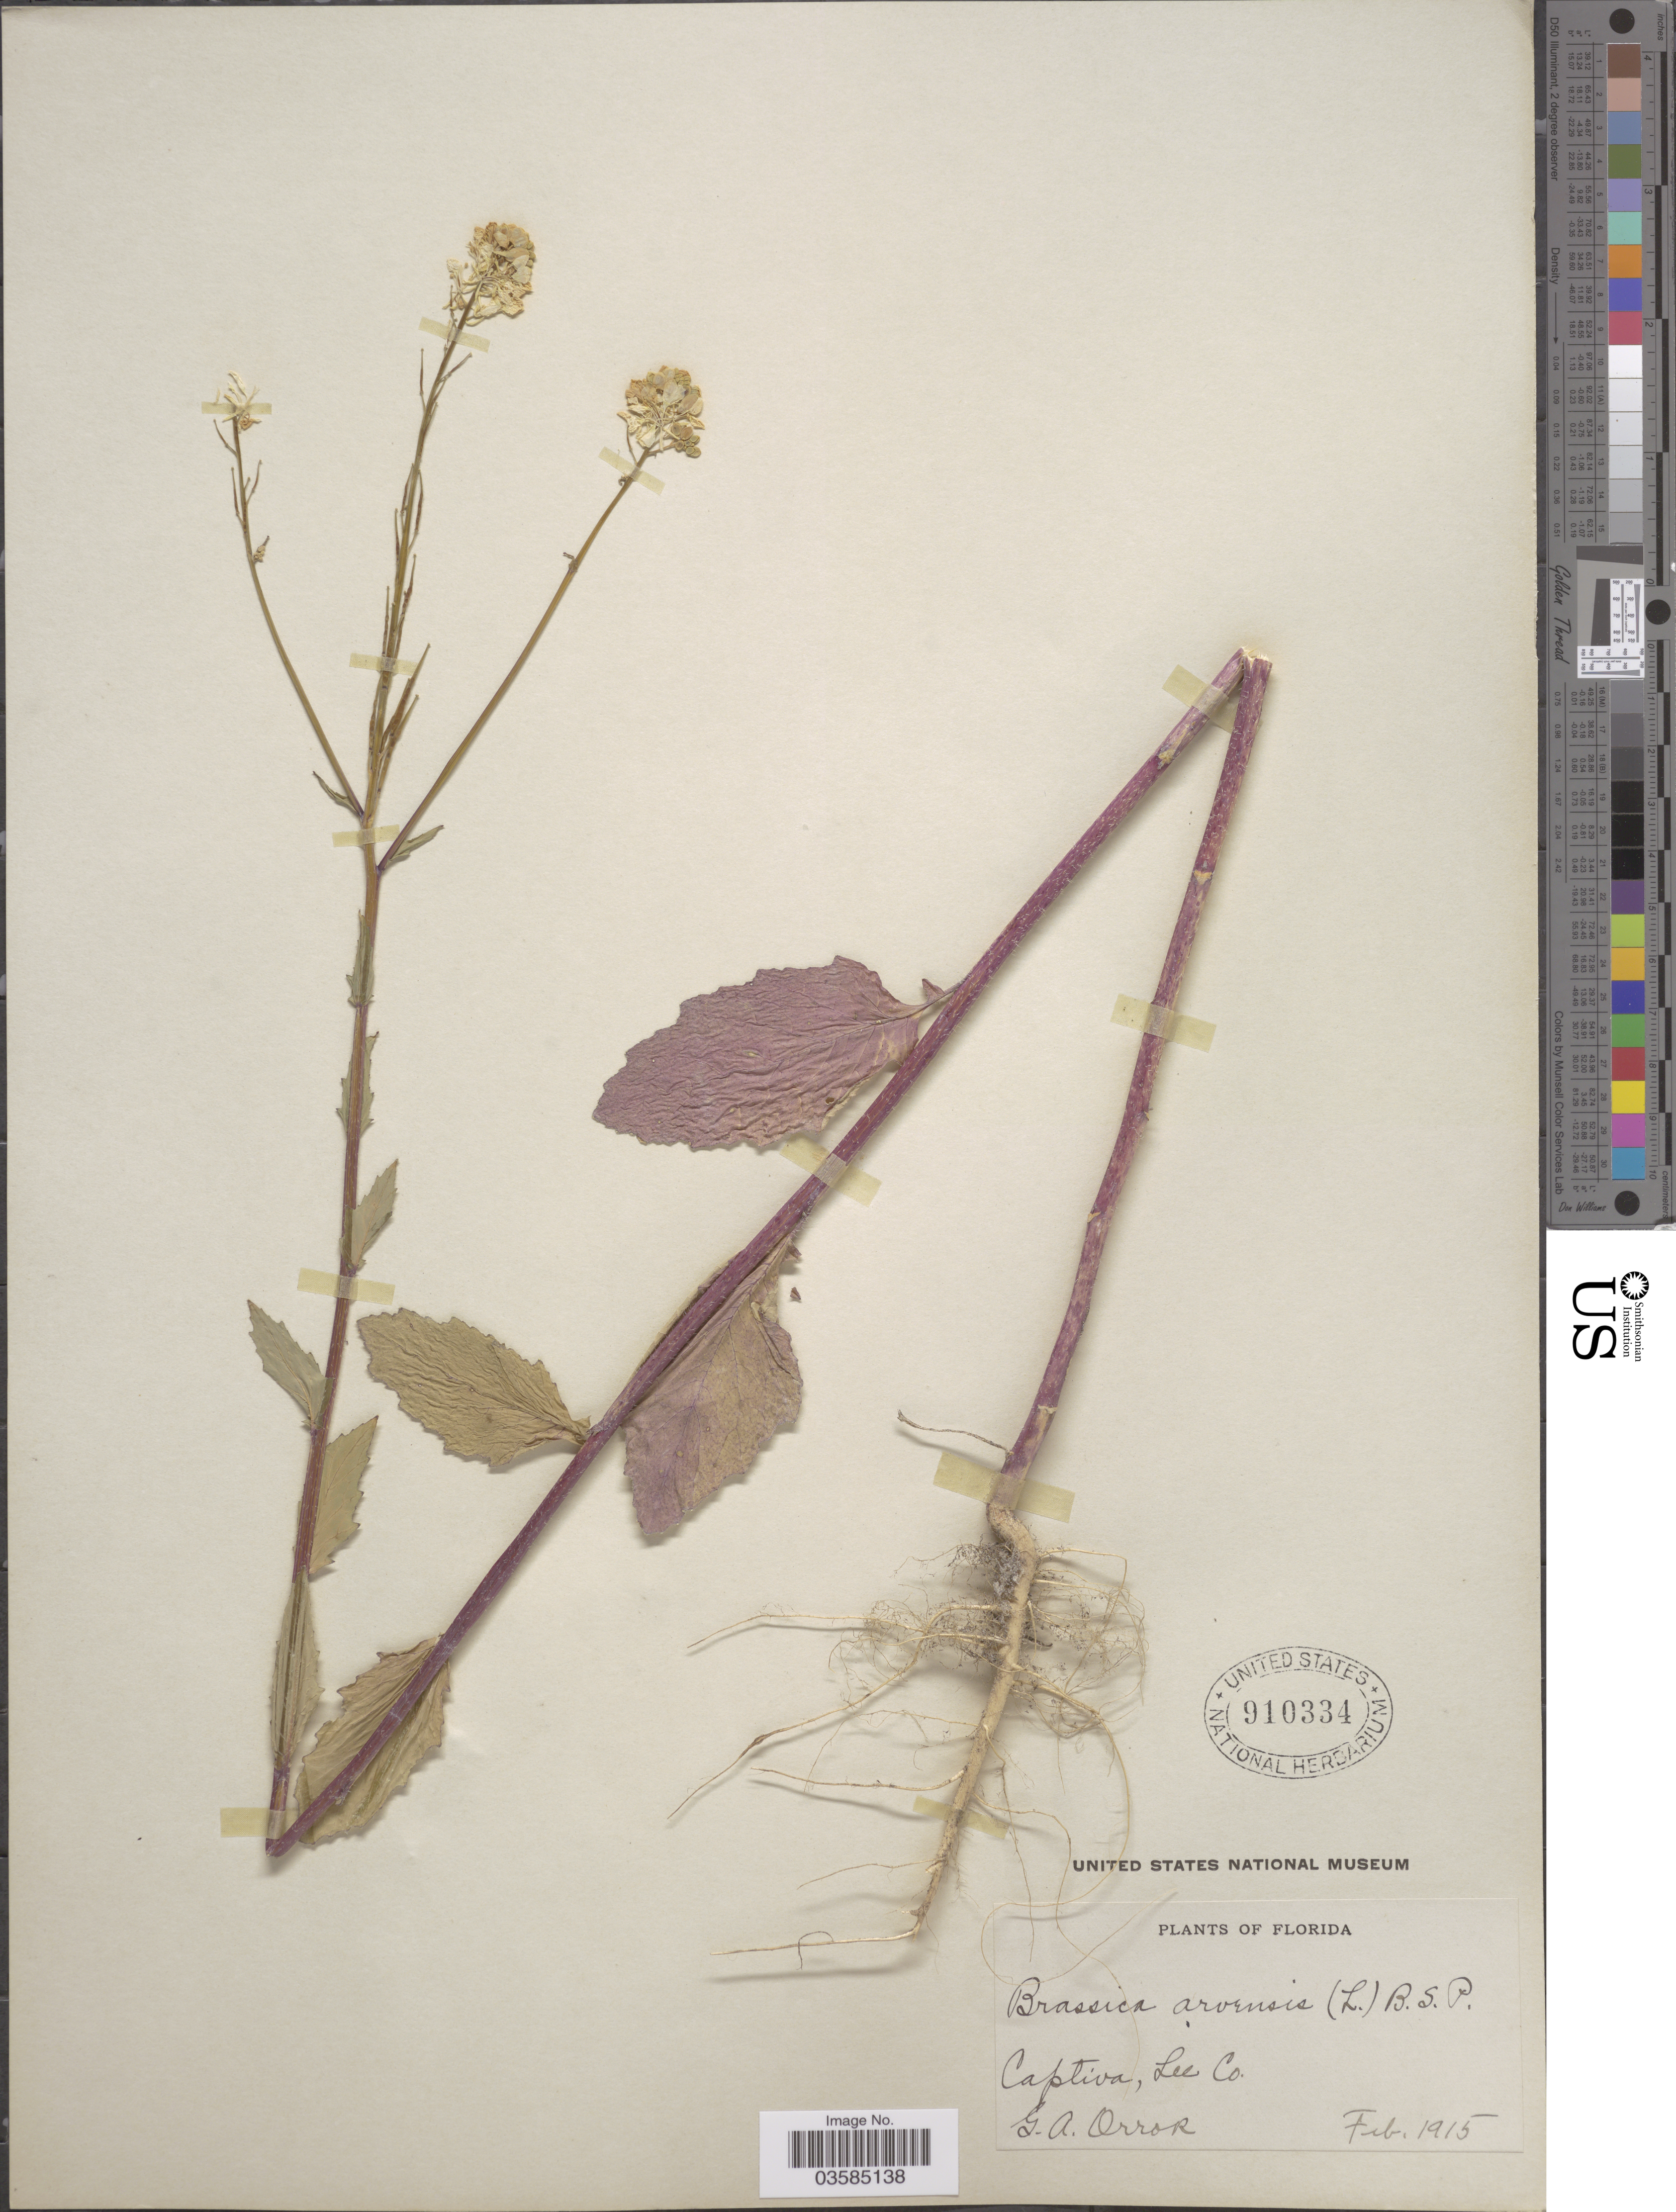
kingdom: Plantae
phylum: Tracheophyta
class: Magnoliopsida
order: Brassicales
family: Brassicaceae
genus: Brassica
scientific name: Brassica kaber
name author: (DC.) L.C. Wheeler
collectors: G. Orror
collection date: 1915-02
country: United States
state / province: Florida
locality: Captiva, Lee Co.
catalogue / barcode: US 910334